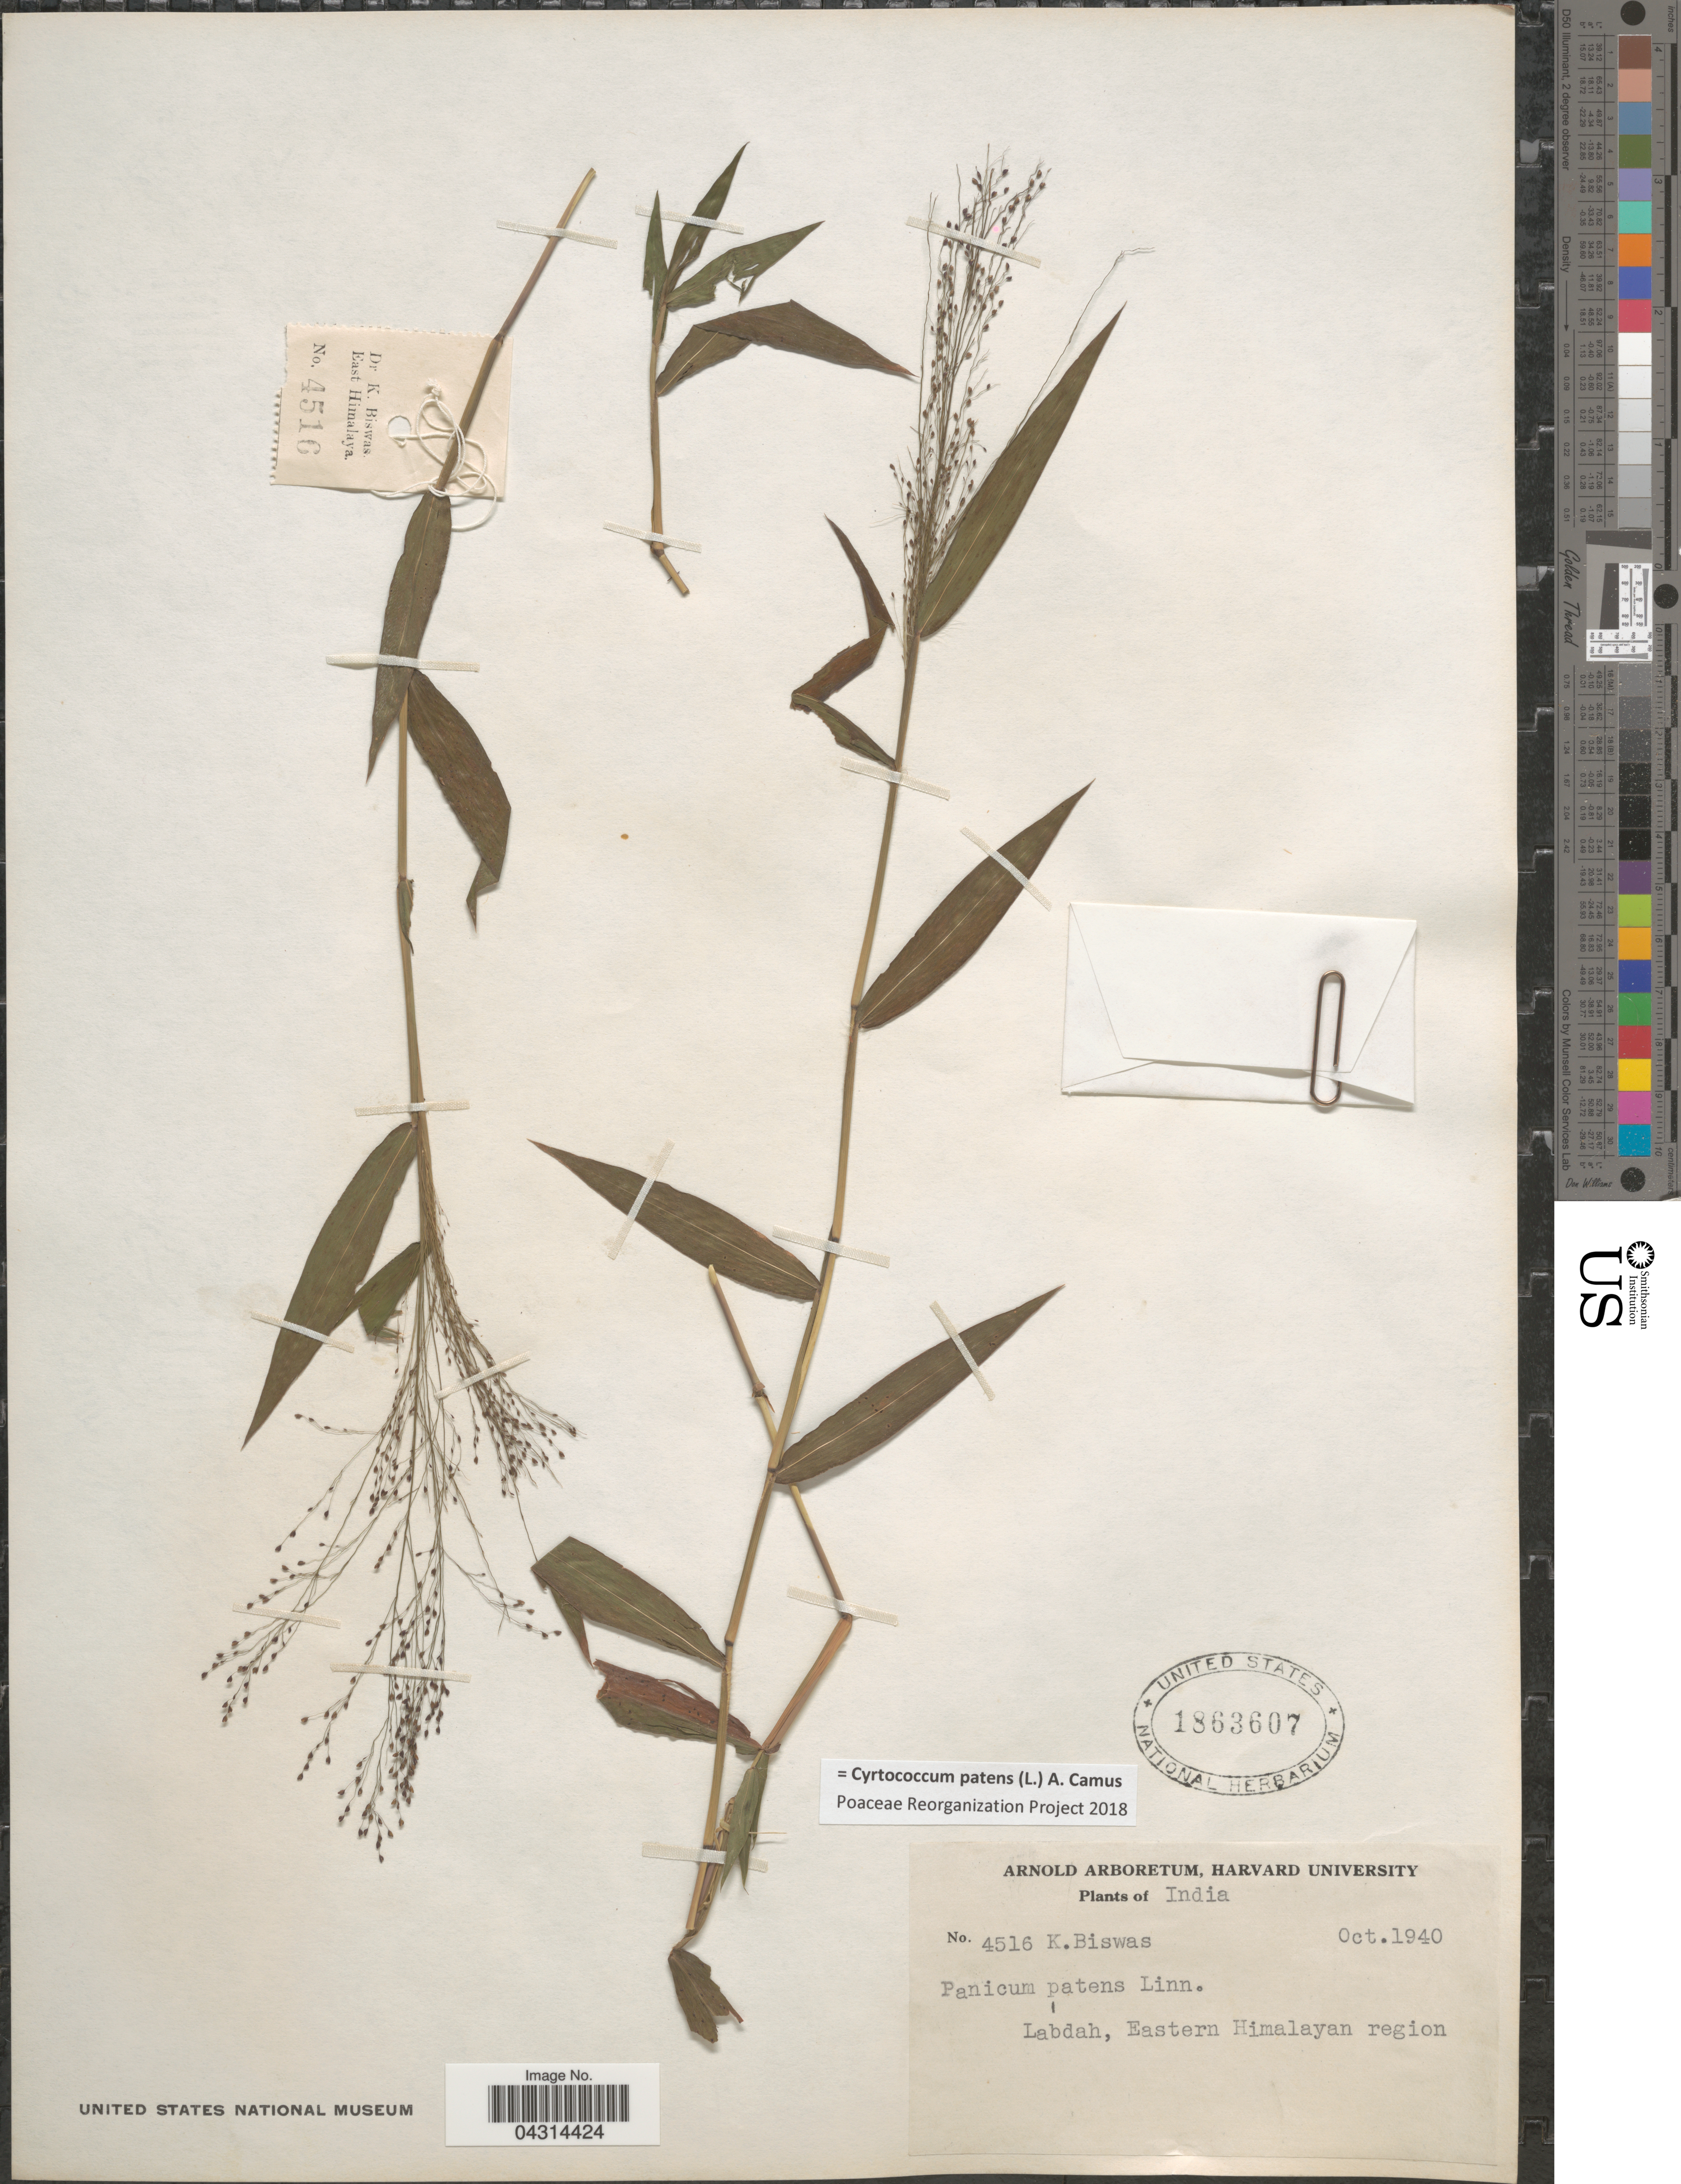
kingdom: Plantae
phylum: Tracheophyta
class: Liliopsida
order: Poales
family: Poaceae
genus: Cyrtococcum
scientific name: Cyrtococcum patens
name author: (L.) A. Camus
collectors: K. Biswas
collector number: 4516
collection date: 1940-10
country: India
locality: Labdah, Eastern Himalayan region.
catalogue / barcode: US 1863607